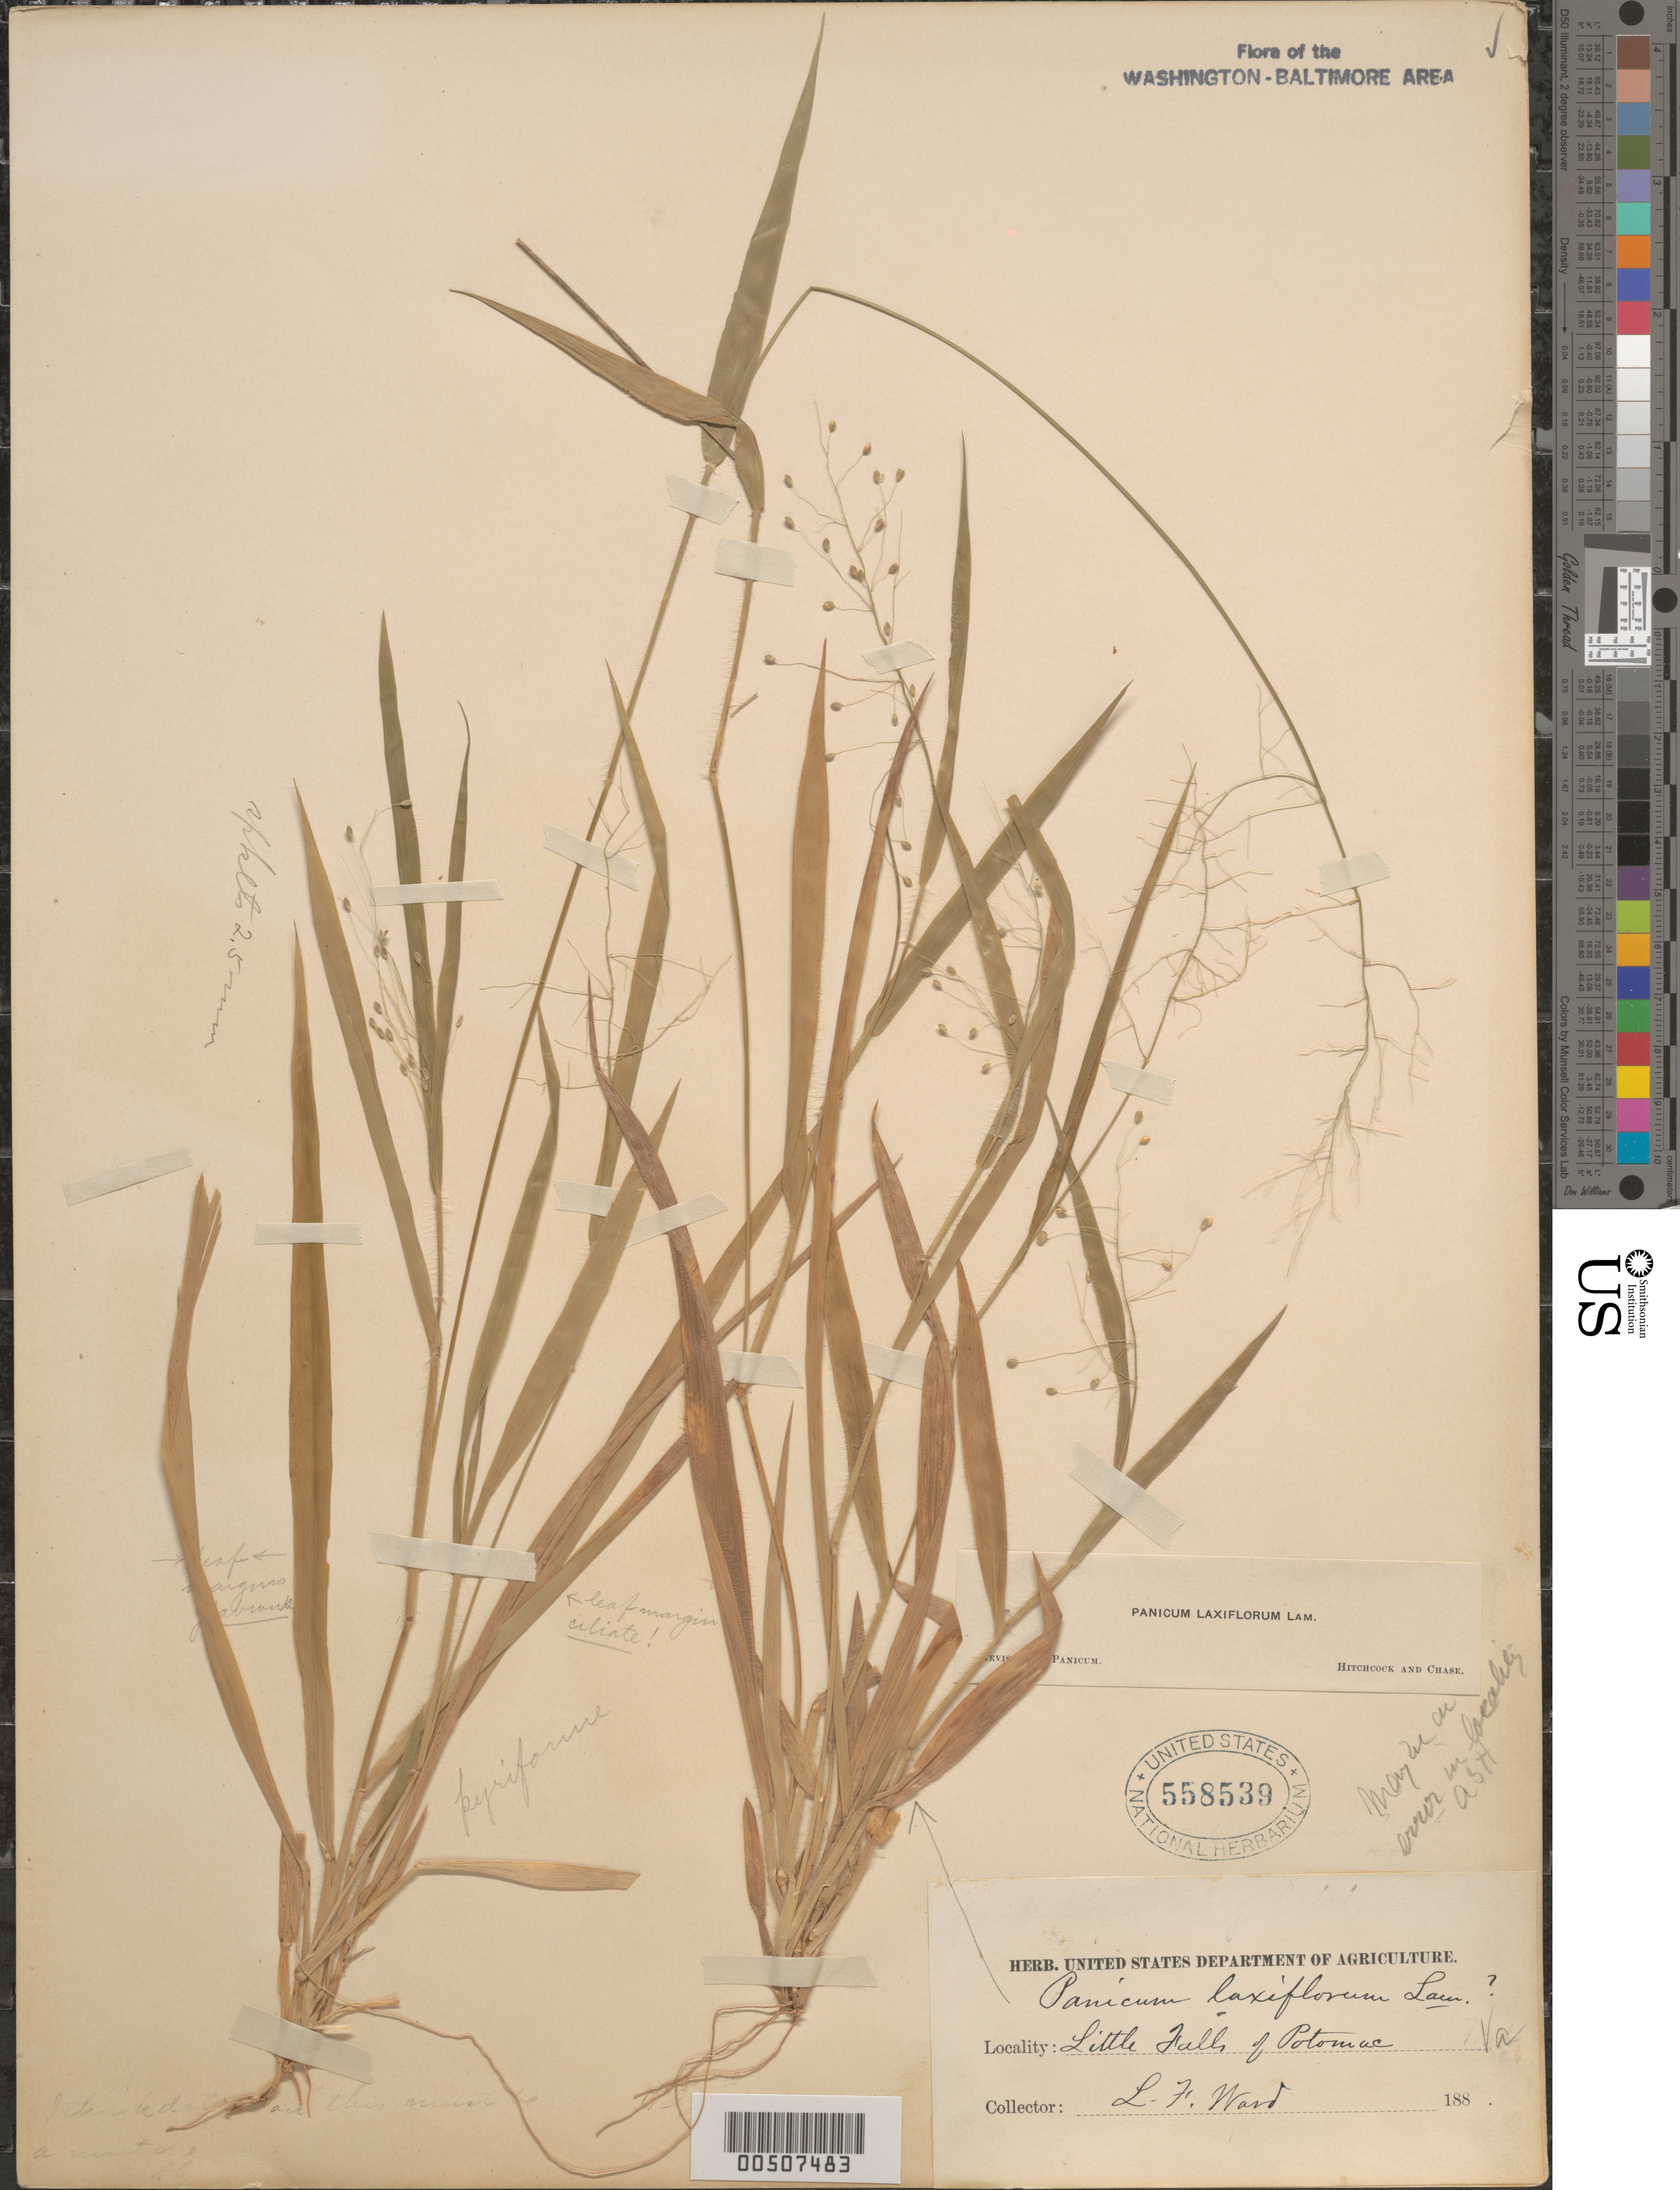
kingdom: Plantae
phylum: Tracheophyta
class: Liliopsida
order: Poales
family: Poaceae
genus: Dichanthelium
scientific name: Dichanthelium laxiflorum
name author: (Lam.) Gould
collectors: L. F. Ward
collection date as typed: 188-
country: United States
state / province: Virginia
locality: Little Falls of Potomac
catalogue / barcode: US 558539